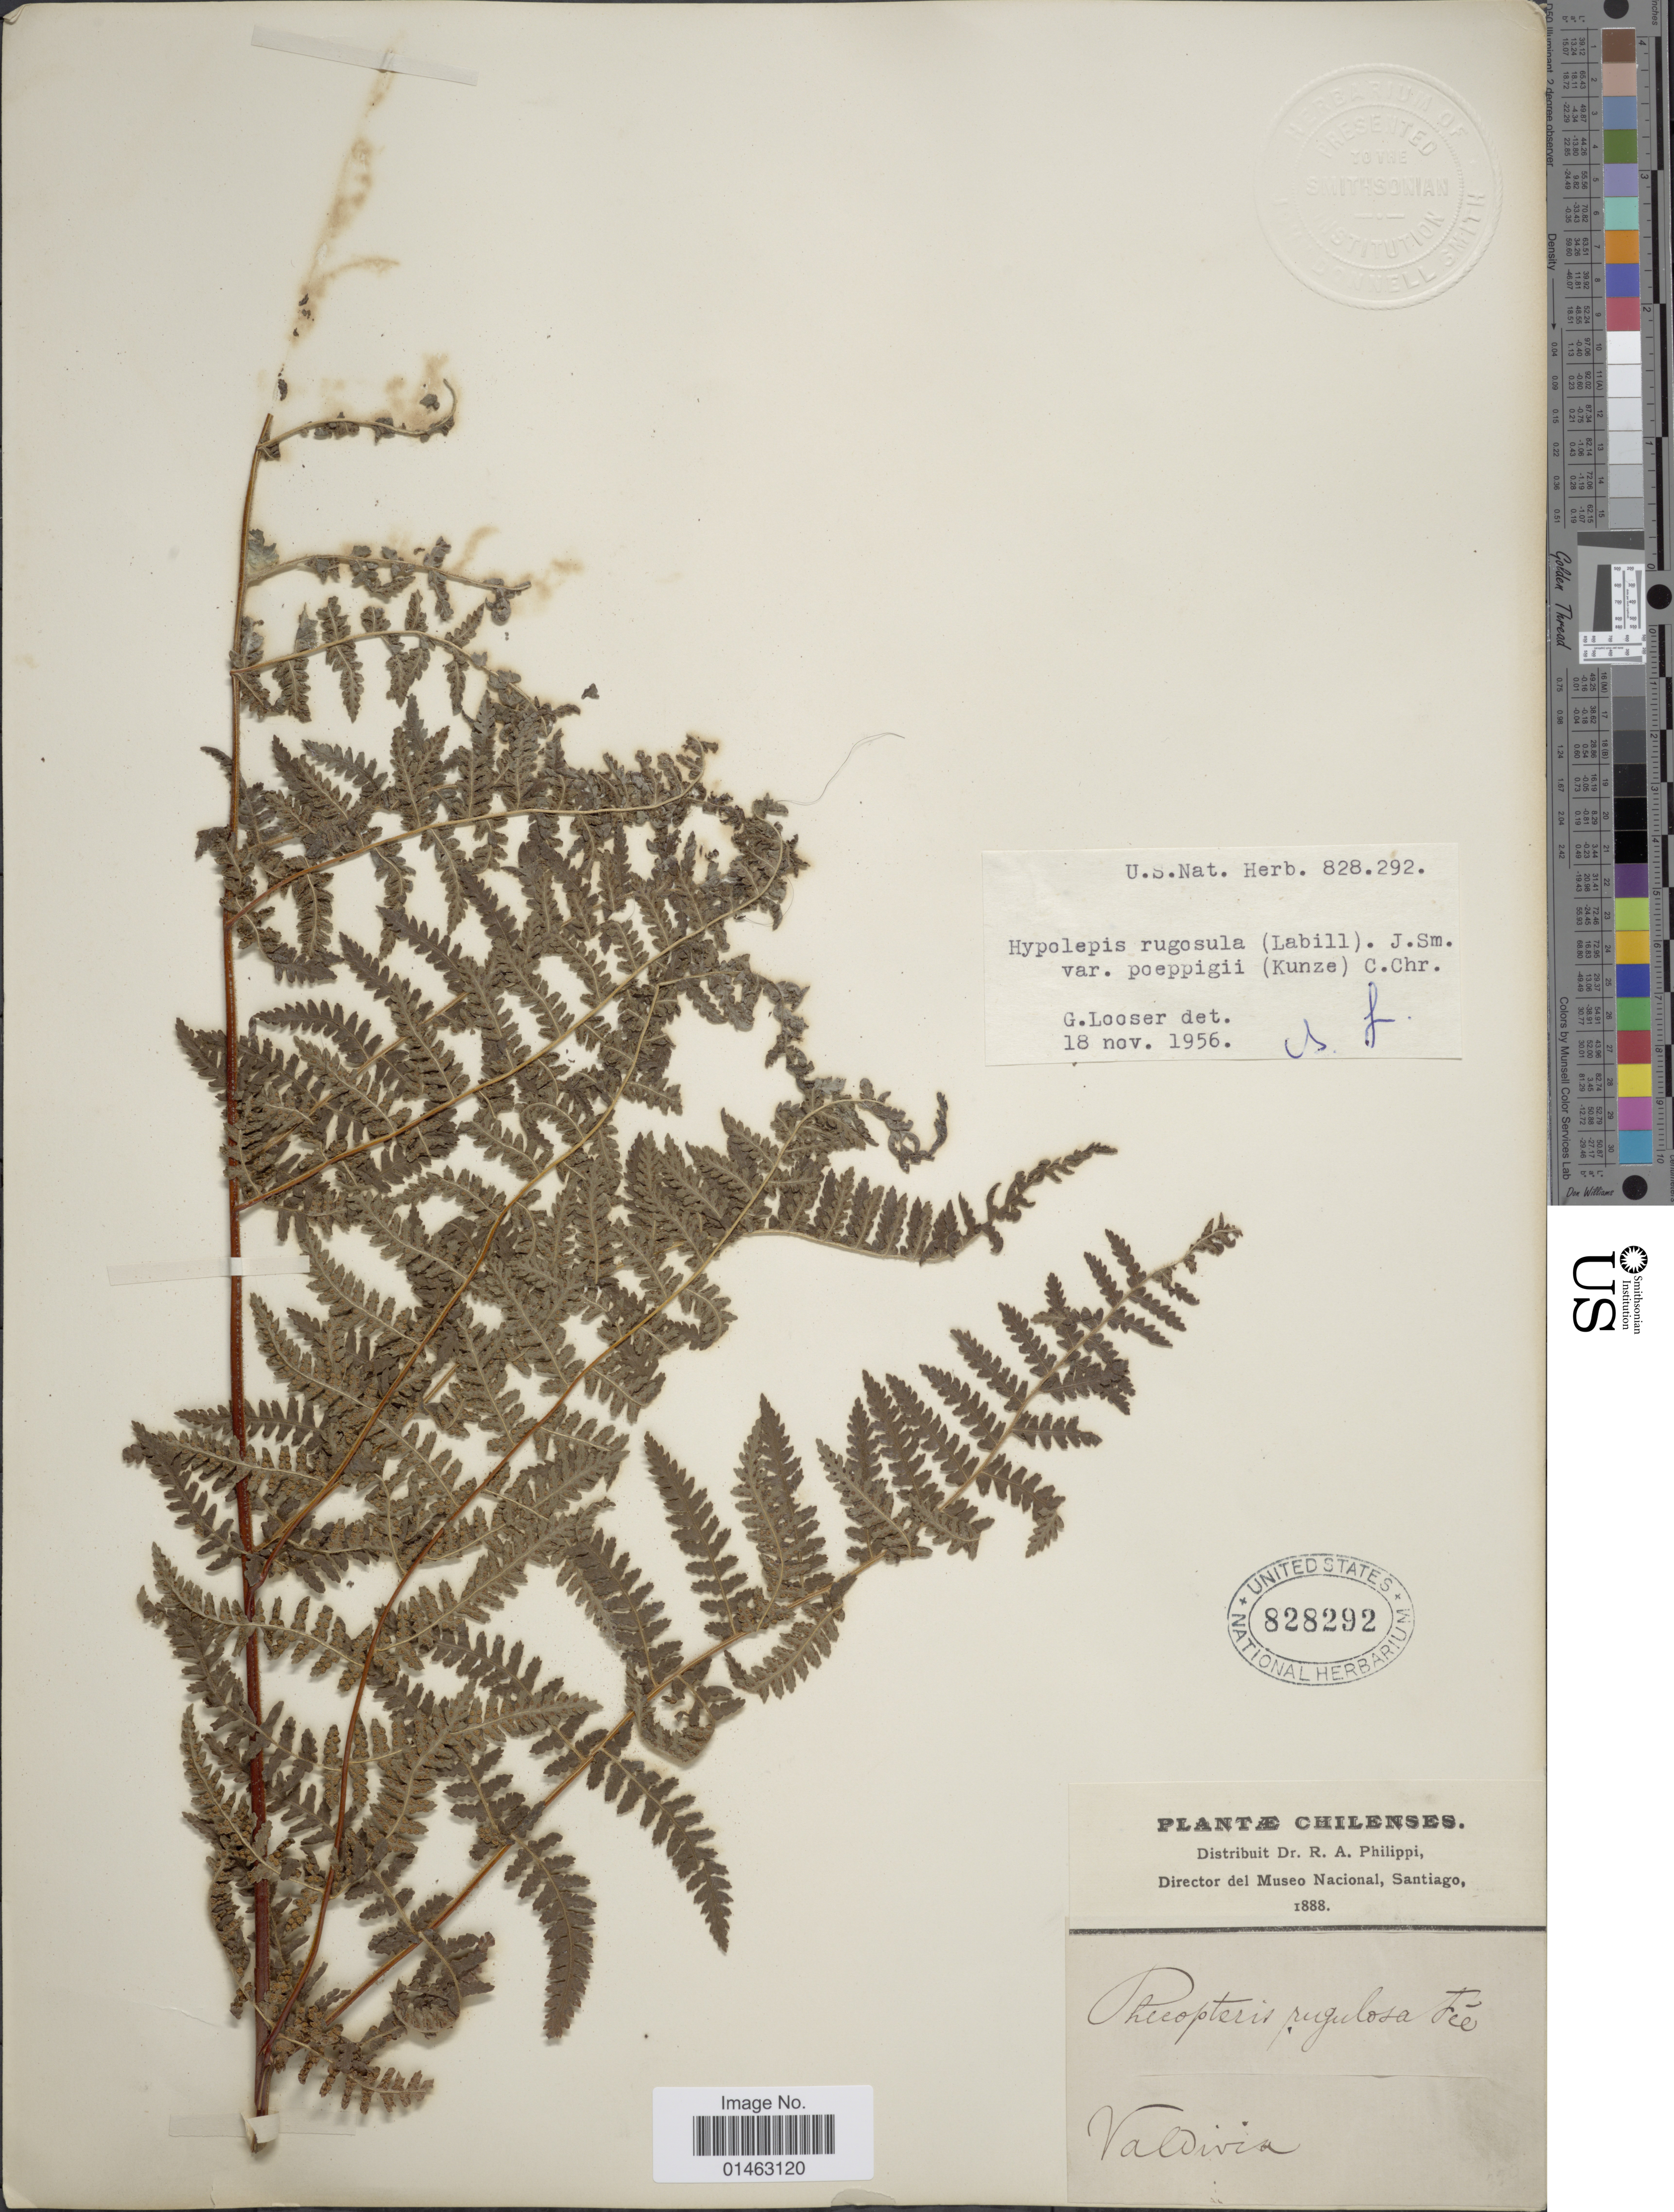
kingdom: Plantae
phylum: Tracheophyta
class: Polypodiopsida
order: Polypodiales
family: Dennstaedtiaceae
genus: Hypolepis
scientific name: Hypolepis rugosula var. poeppigii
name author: C. Chr. ex Skottsb.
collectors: R. A. Philippi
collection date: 1888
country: Chile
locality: Valdivia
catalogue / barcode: US 828292